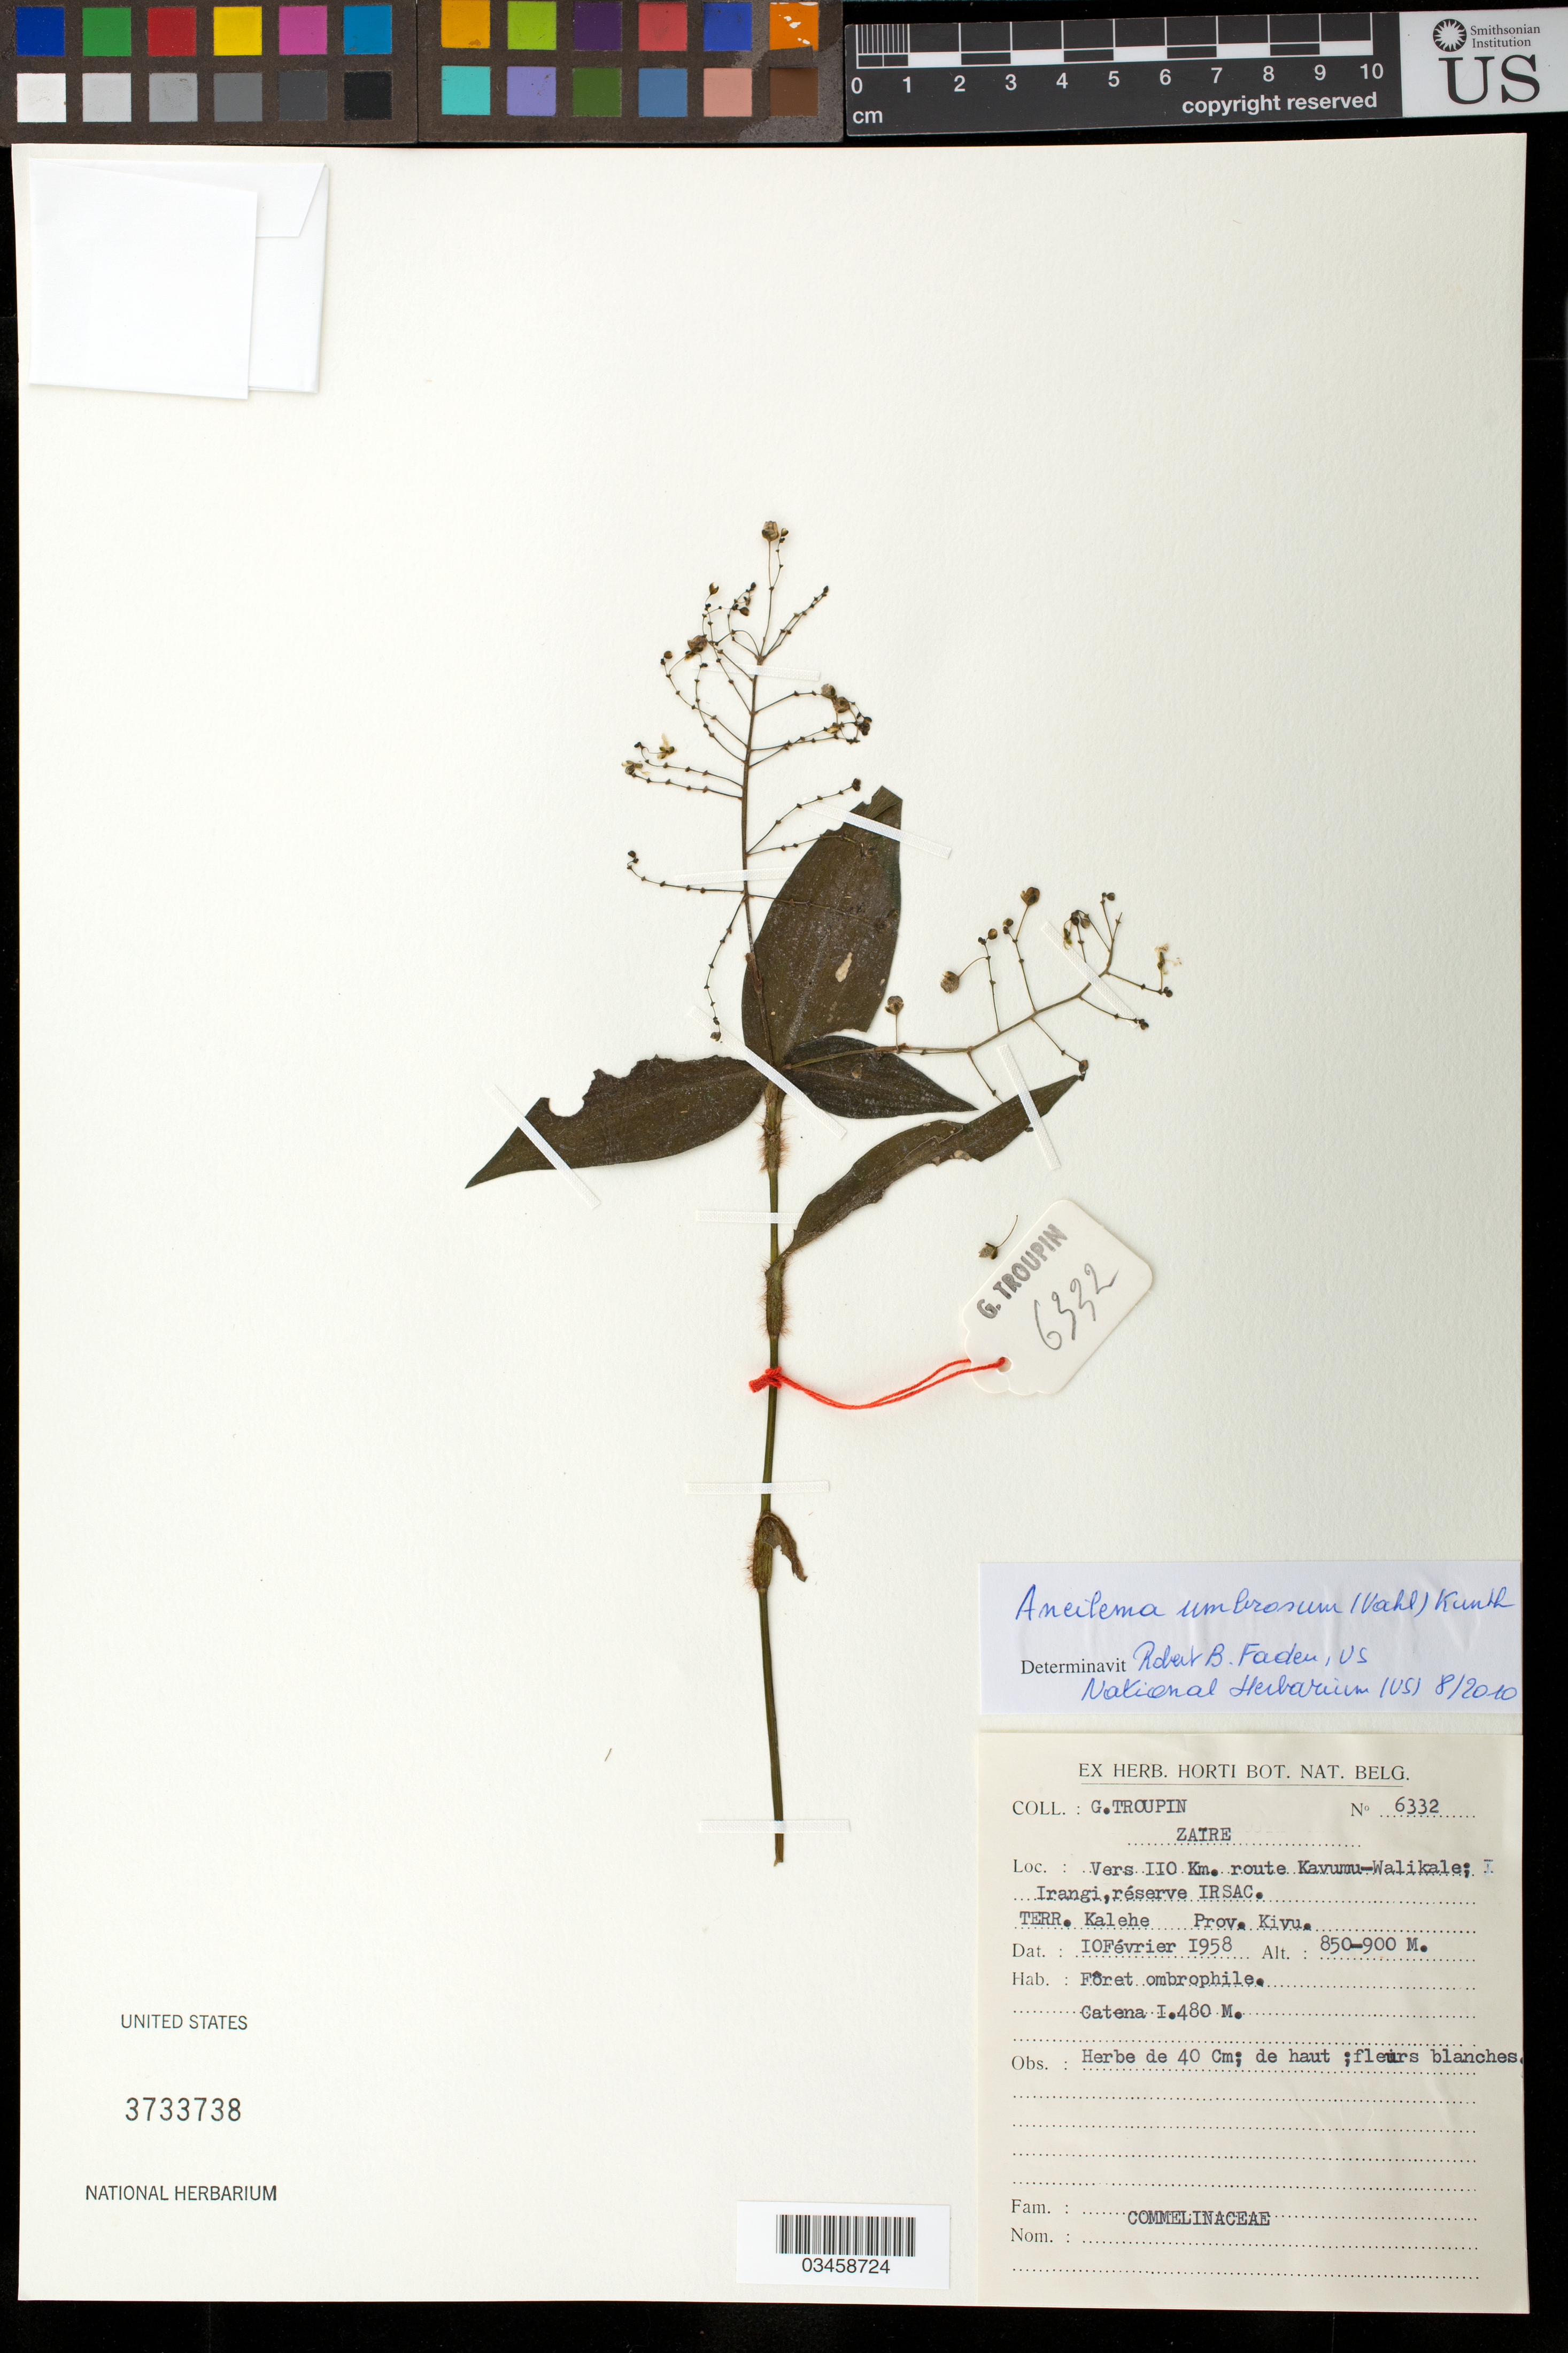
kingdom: Plantae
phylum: Tracheophyta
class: Liliopsida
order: Commelinales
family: Commelinaceae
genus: Aneilema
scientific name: Aneilema umbrosum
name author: (Vahl) Kunth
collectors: G. Troupin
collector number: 6332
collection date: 1958-02-10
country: Congo, Democratic Republic of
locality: Prov.: Kivu. Territ.: Kalehe. Vers 110 km route Kavumu - Walikale, Irangi, réserve IRSAC.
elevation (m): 850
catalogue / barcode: US 3733738